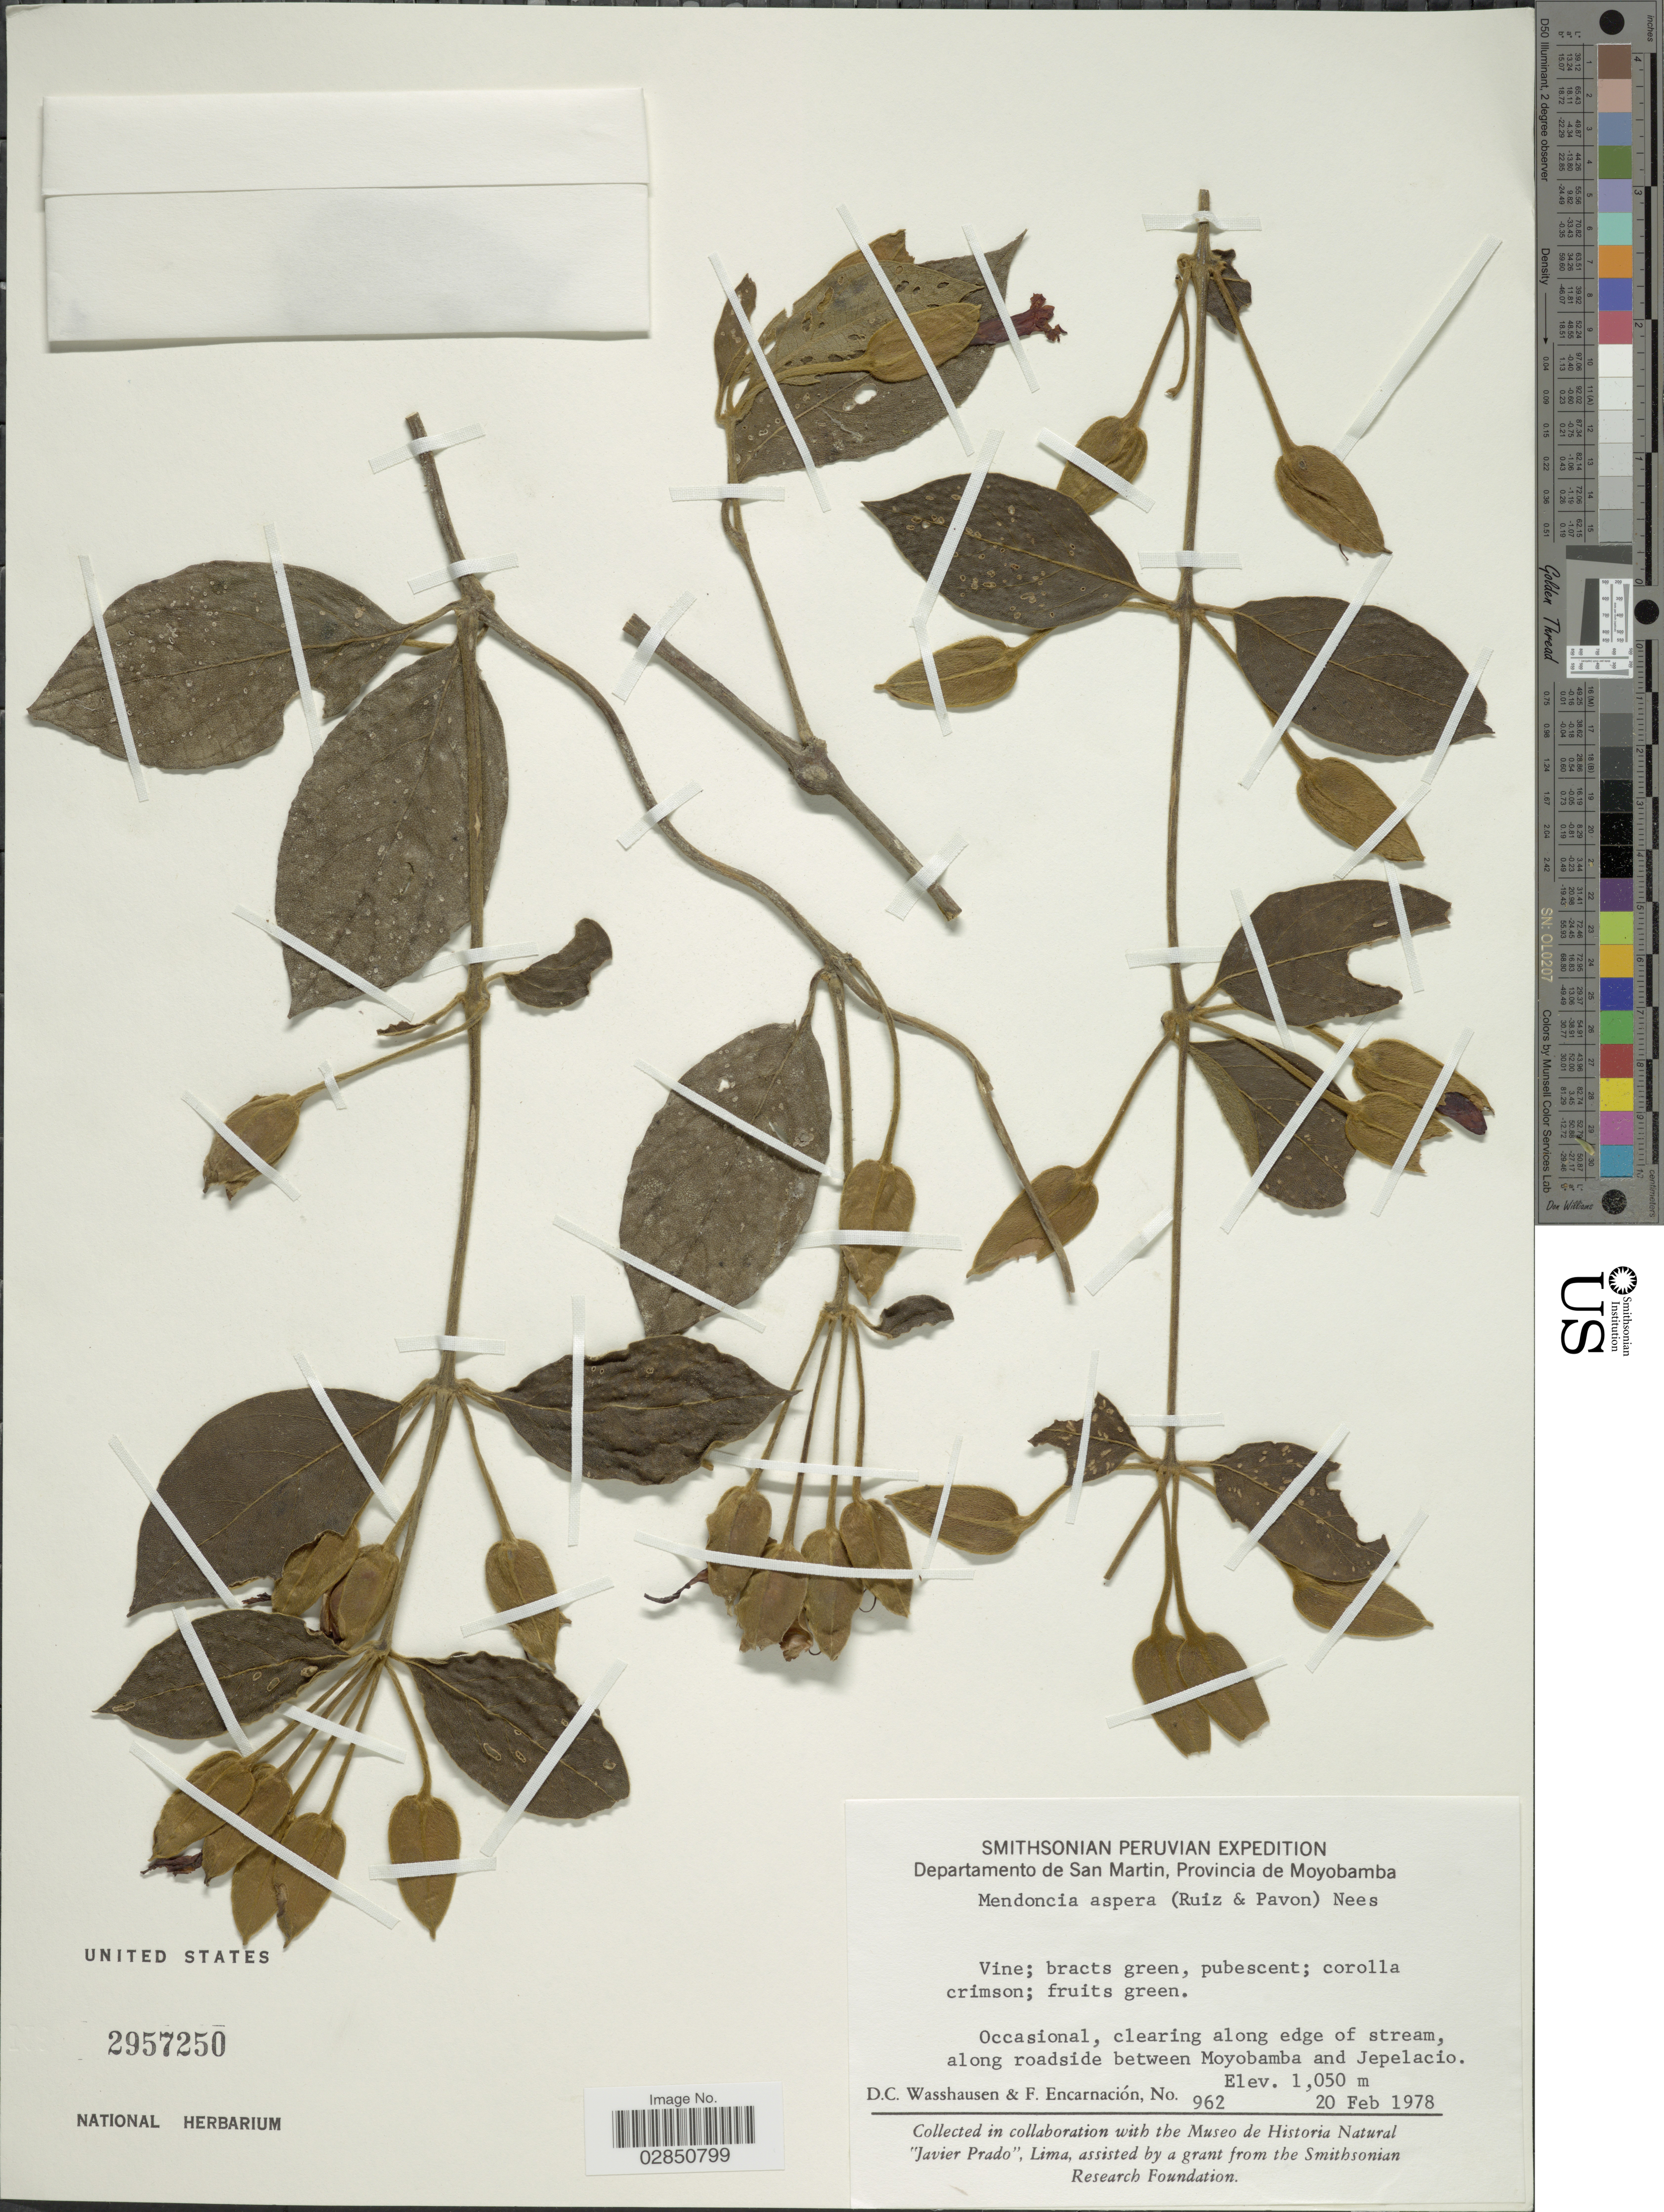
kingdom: Plantae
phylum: Tracheophyta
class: Magnoliopsida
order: Lamiales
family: Acanthaceae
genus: Mendoncia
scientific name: Mendoncia aspera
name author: (Ruiz & Pav.) Nees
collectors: D. C. Wasshausen & F. Encarnación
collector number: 962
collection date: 1978-02-20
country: Peru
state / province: San Martín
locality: Departamento de San Martin, Provincia de Moyobamba. Along roadside between Moyobamba and Jepelacio.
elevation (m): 1050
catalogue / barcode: US 2957250